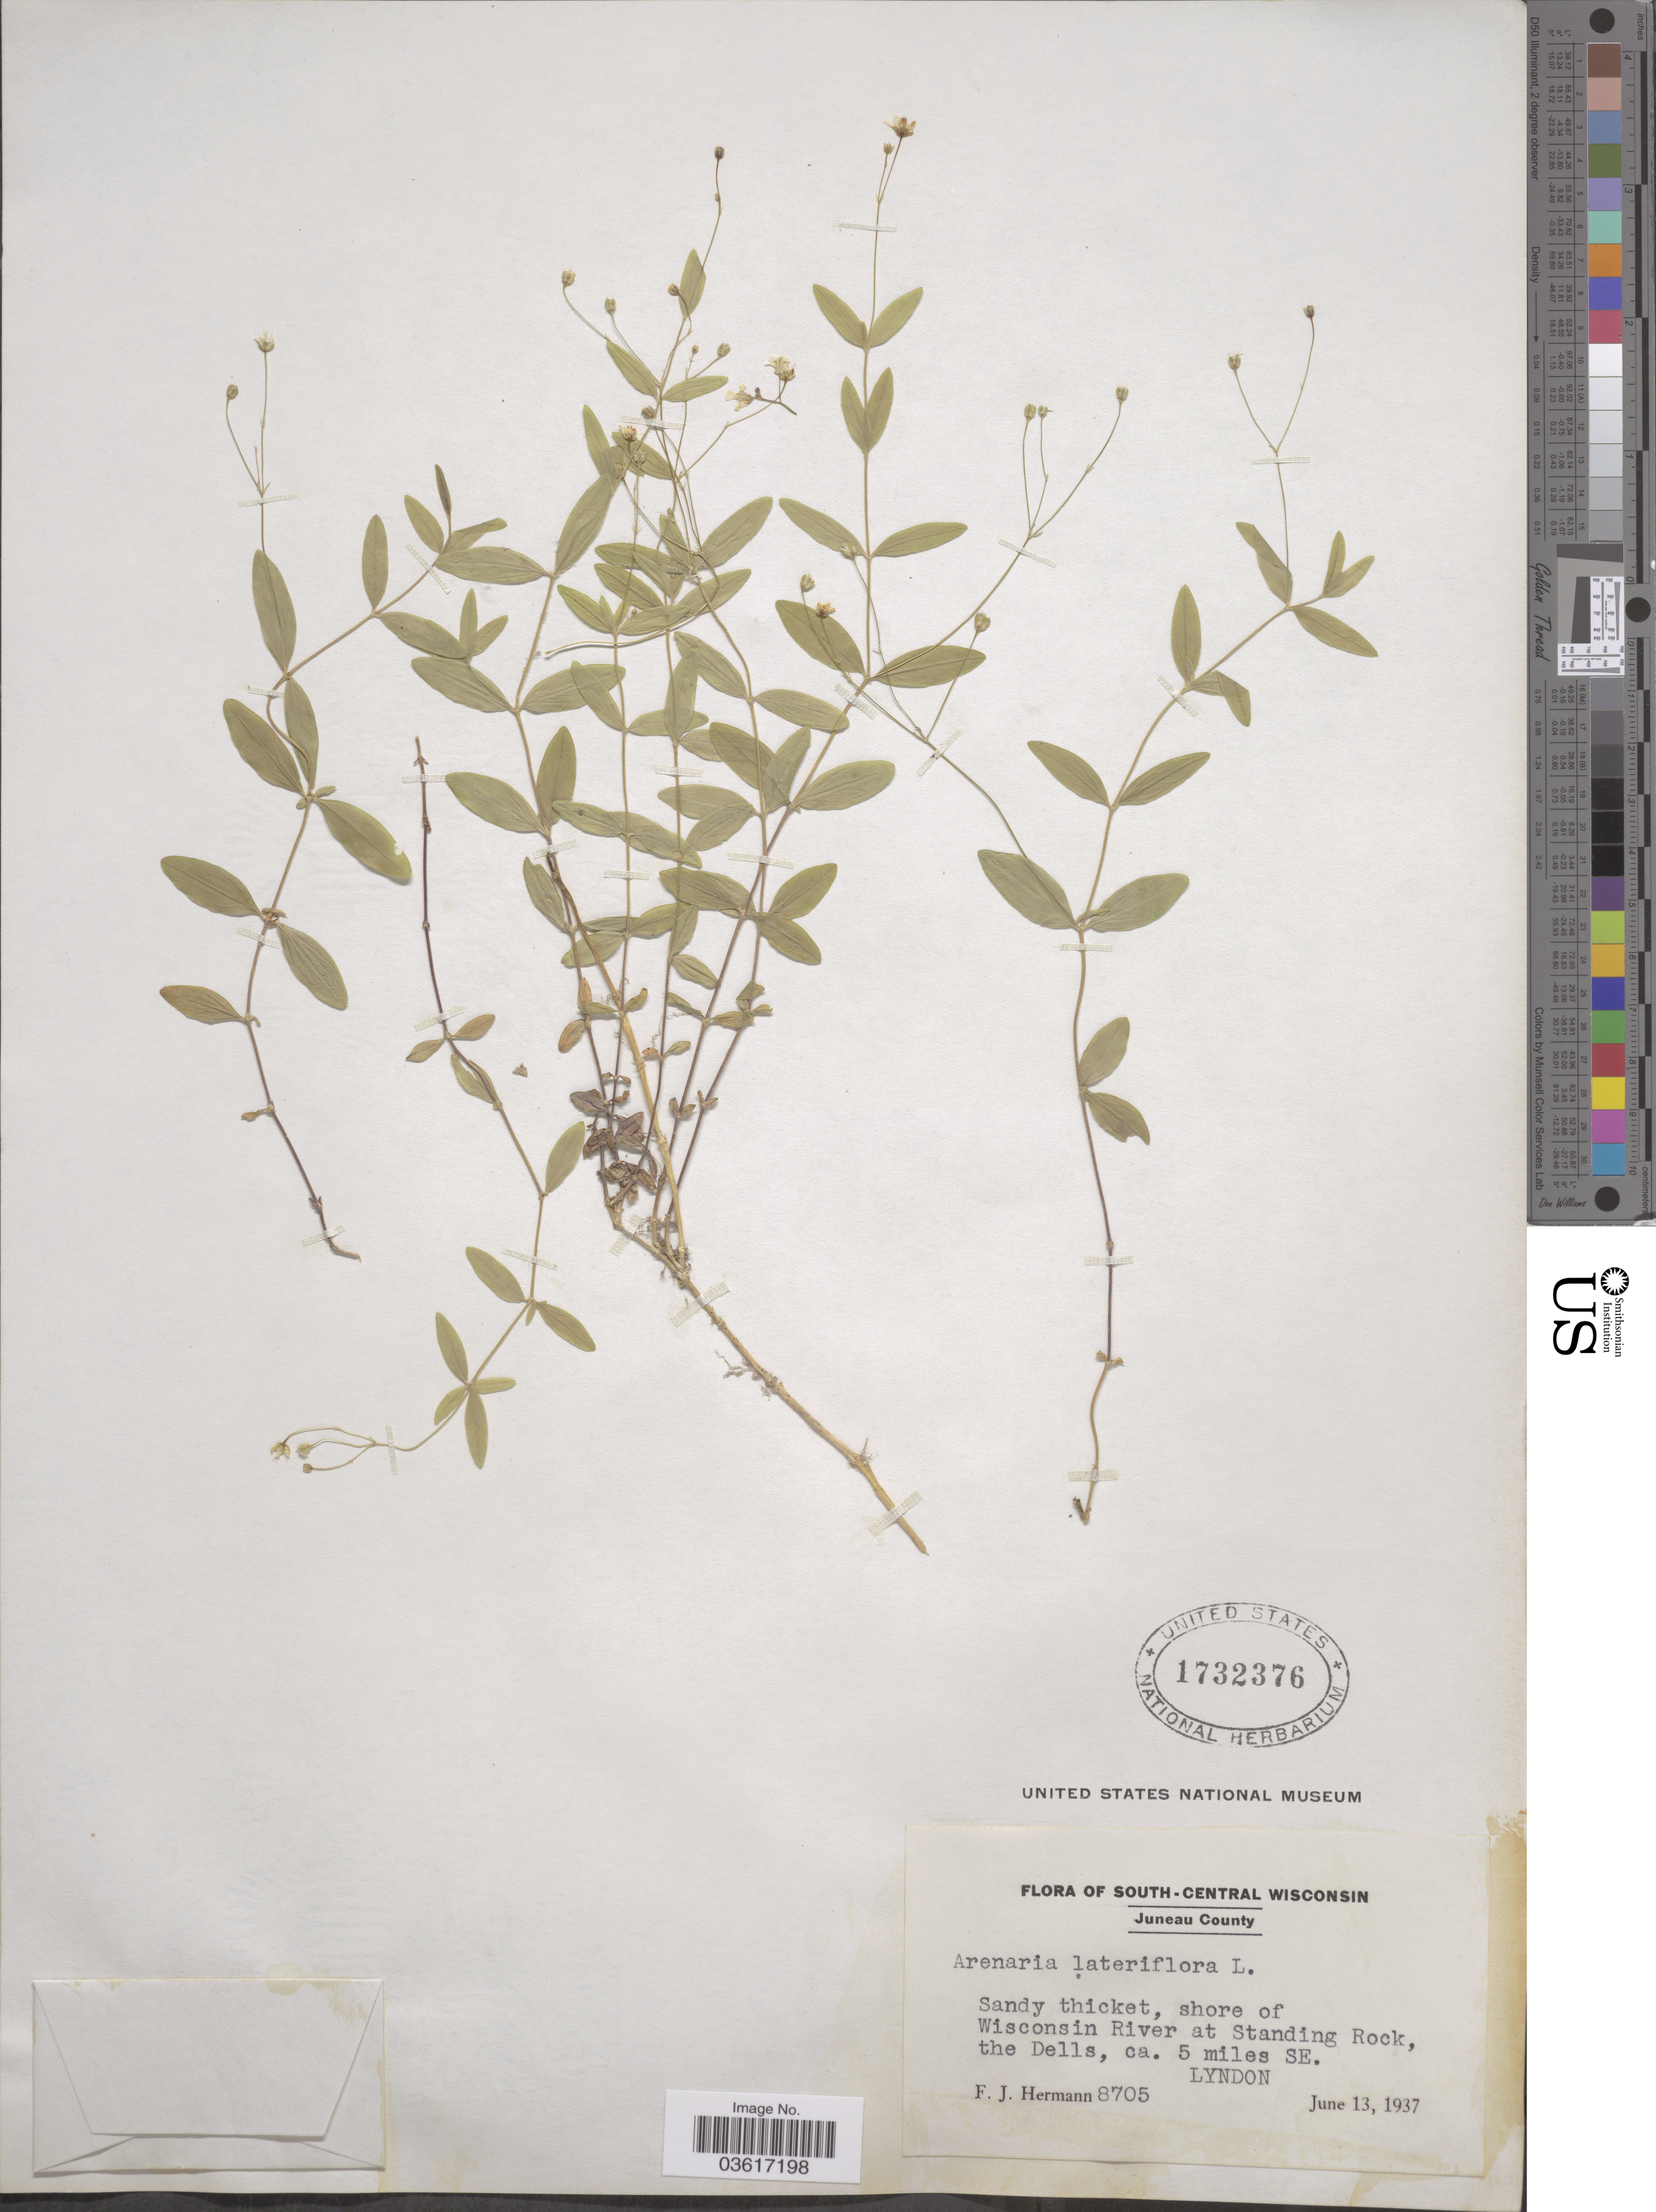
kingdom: Plantae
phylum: Tracheophyta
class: Magnoliopsida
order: Caryophyllales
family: Caryophyllaceae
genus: Moehringia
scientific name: Moehringia lateriflora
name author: (L.) Fenzl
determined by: Strong, Mark T., (BOT), Smithsonian Institution - National Museum of Natural History (UNITED STATES)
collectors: F. J. Hermann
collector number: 8705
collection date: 1937-06-13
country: United States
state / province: Wisconsin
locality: South-Central Wisconsin. Juneau County. Shore of Wisconsin River at Standing Rock, the Dells, ca. 5 miles SE. Lyndon.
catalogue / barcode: US 1732376